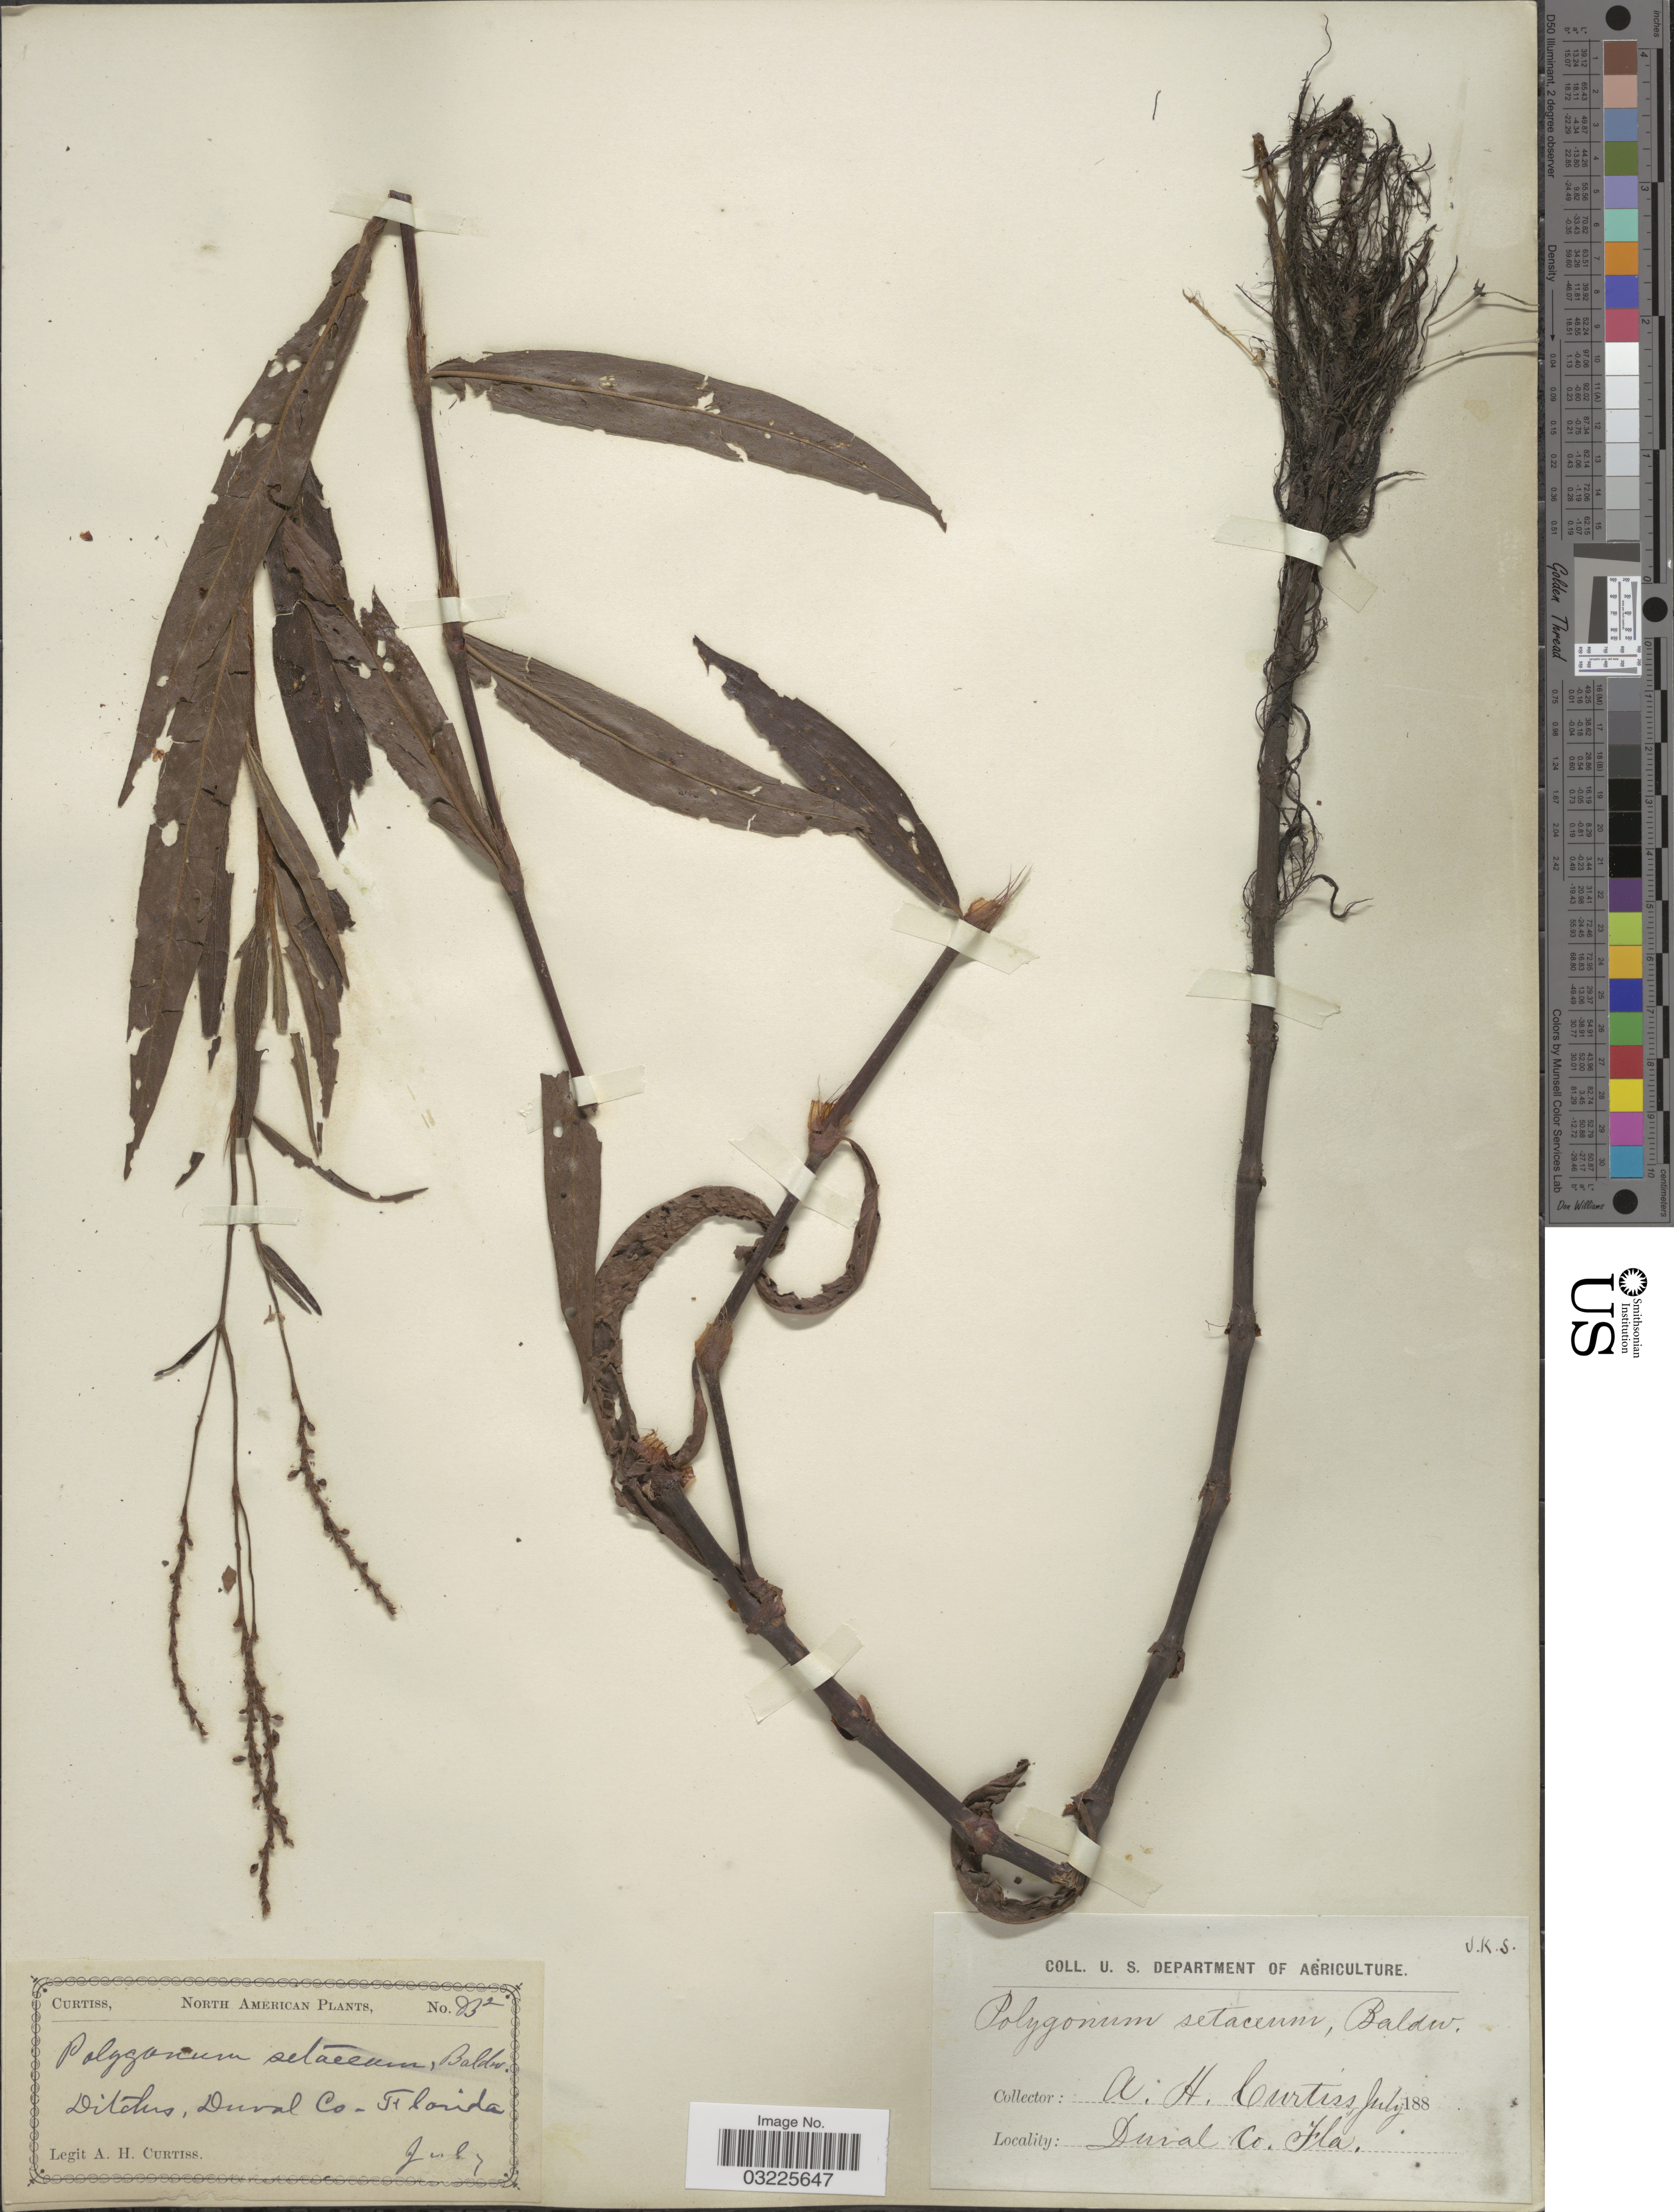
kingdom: Plantae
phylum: Tracheophyta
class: Magnoliopsida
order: Caryophyllales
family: Polygonaceae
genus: Persicaria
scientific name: Persicaria setacea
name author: Small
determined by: Atha, D. E.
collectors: A. H. Curtiss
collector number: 232*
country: United States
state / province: Florida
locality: Ditches, Duval Co.